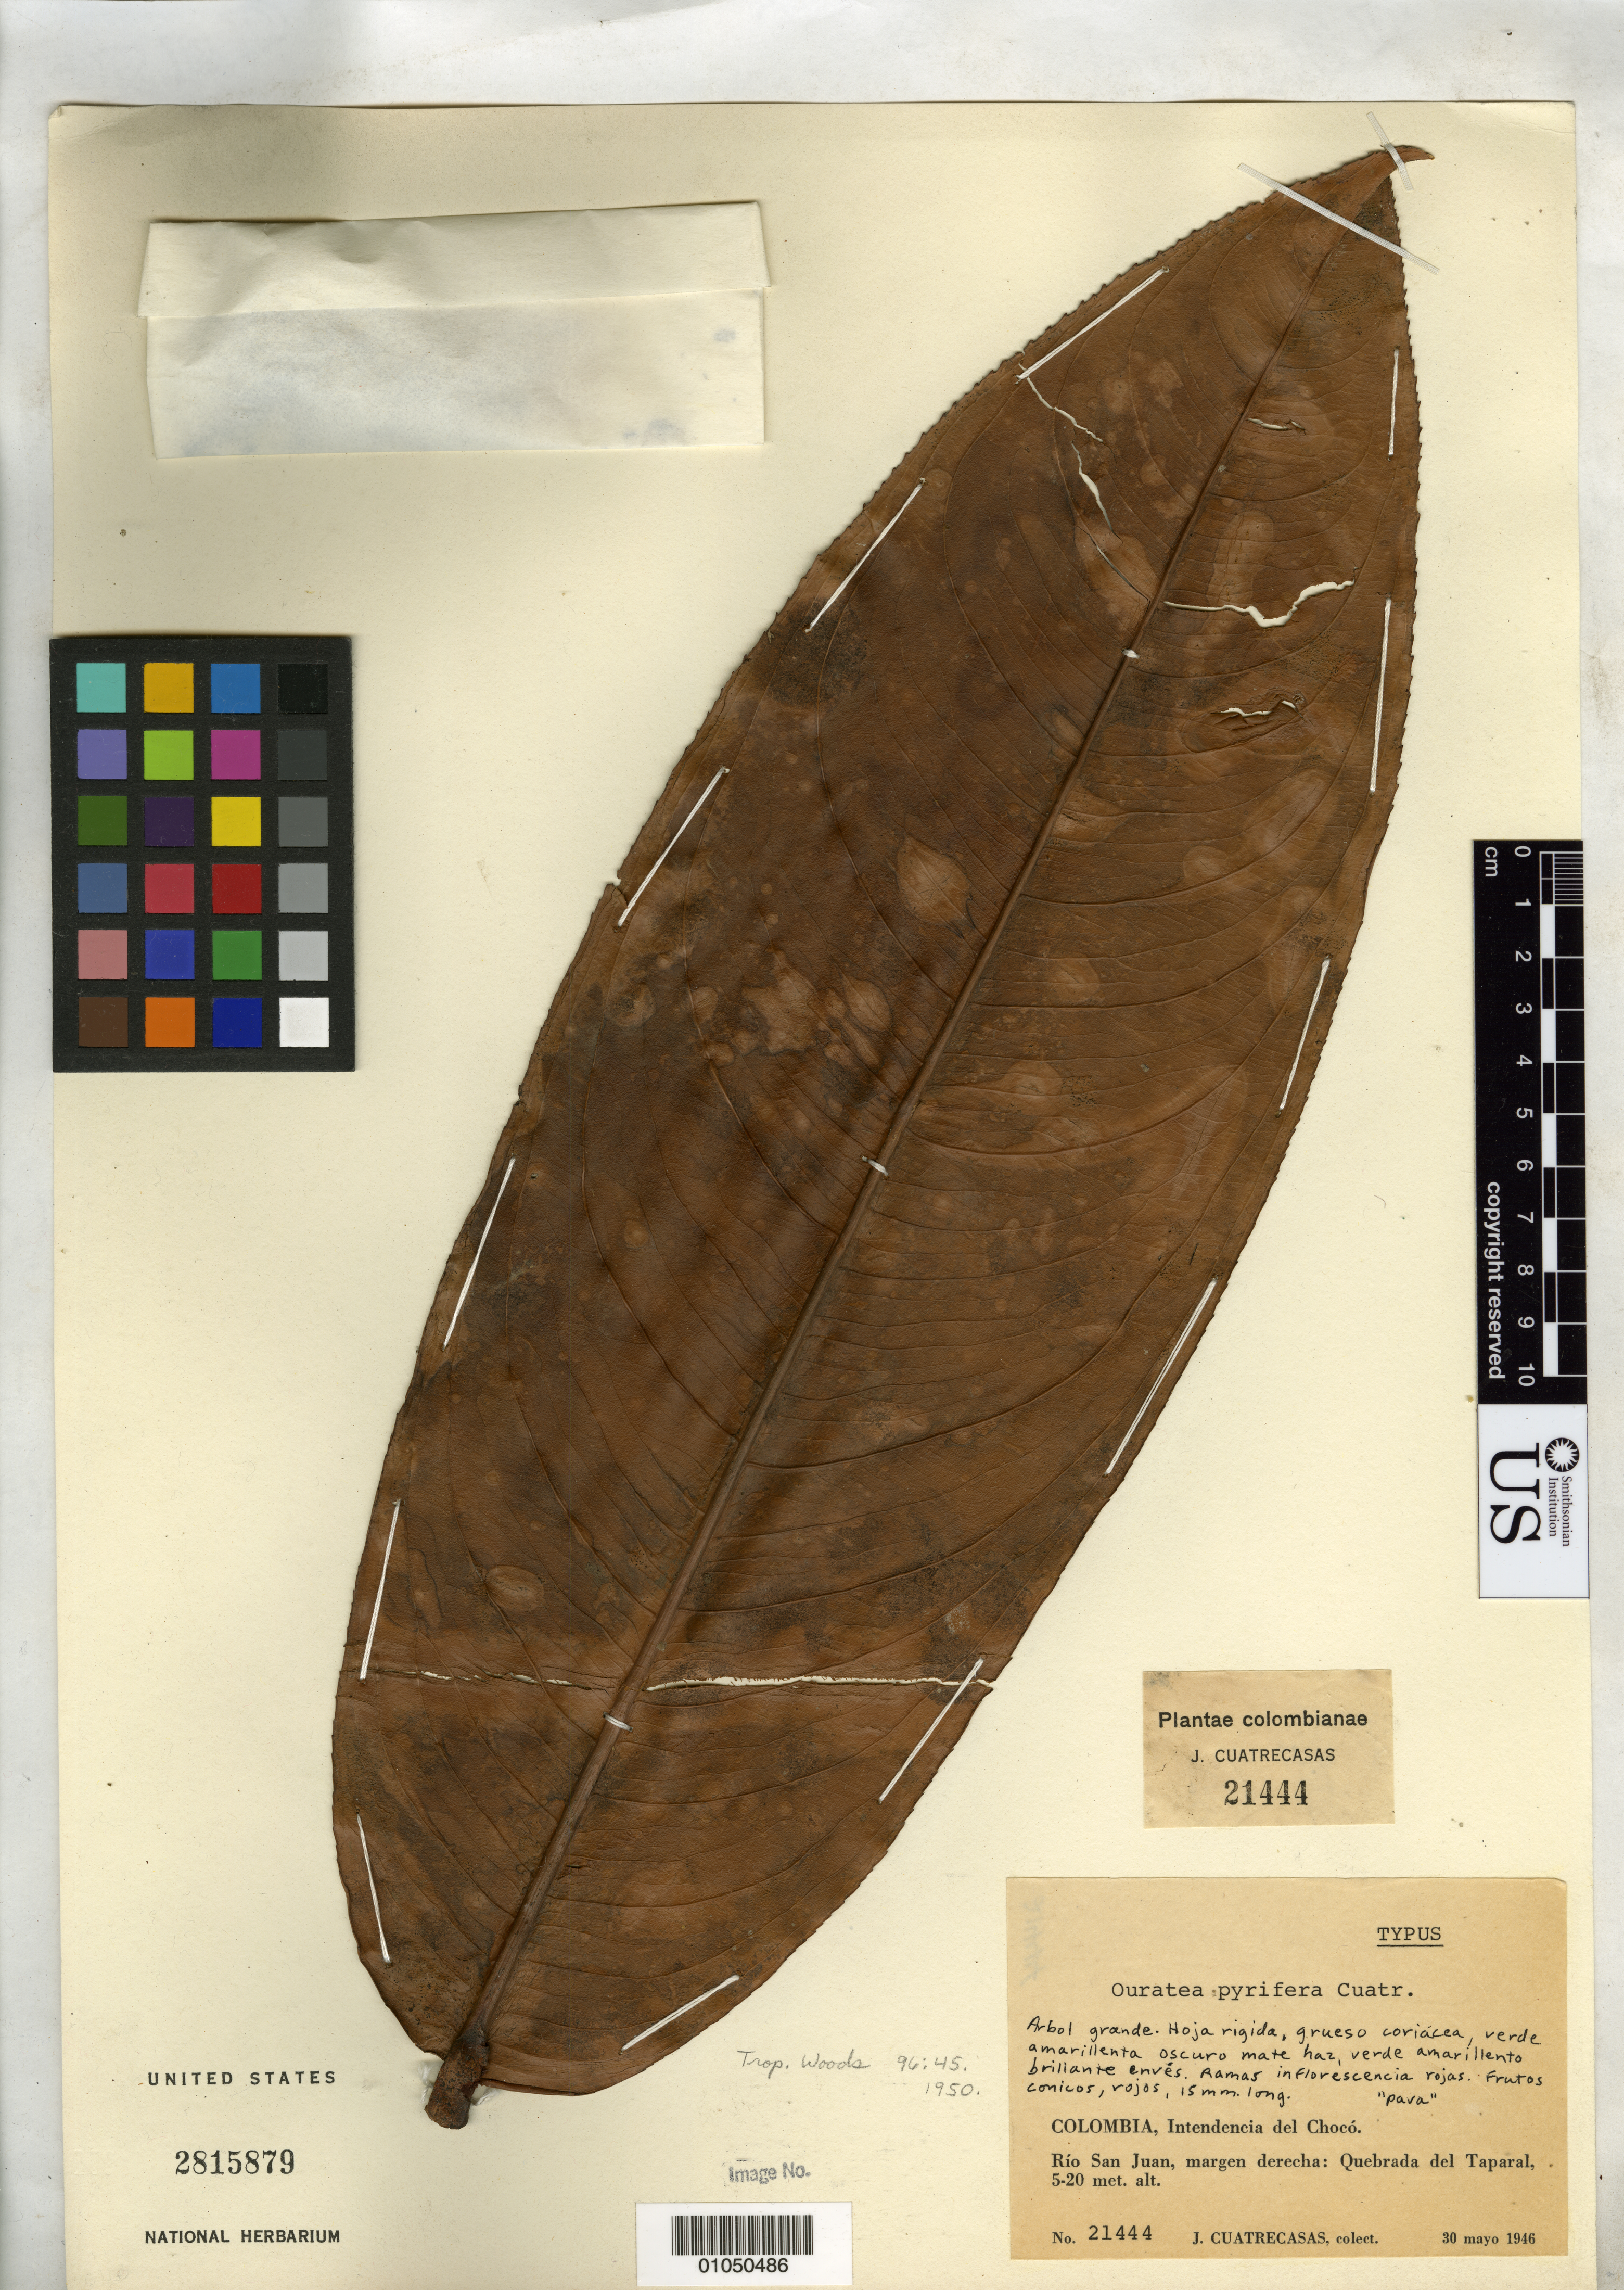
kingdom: Plantae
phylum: Tracheophyta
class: Magnoliopsida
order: Malpighiales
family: Ochnaceae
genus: Ouratea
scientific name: Ouratea pyrifera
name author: Cuatrec.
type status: Isotype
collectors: J. Cuatrecasas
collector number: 21444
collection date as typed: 30 May 1946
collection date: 1946-05-30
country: Colombia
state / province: Chocó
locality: Rio San Juan, Quebrada del Taparal.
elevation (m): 5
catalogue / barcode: US 2815879